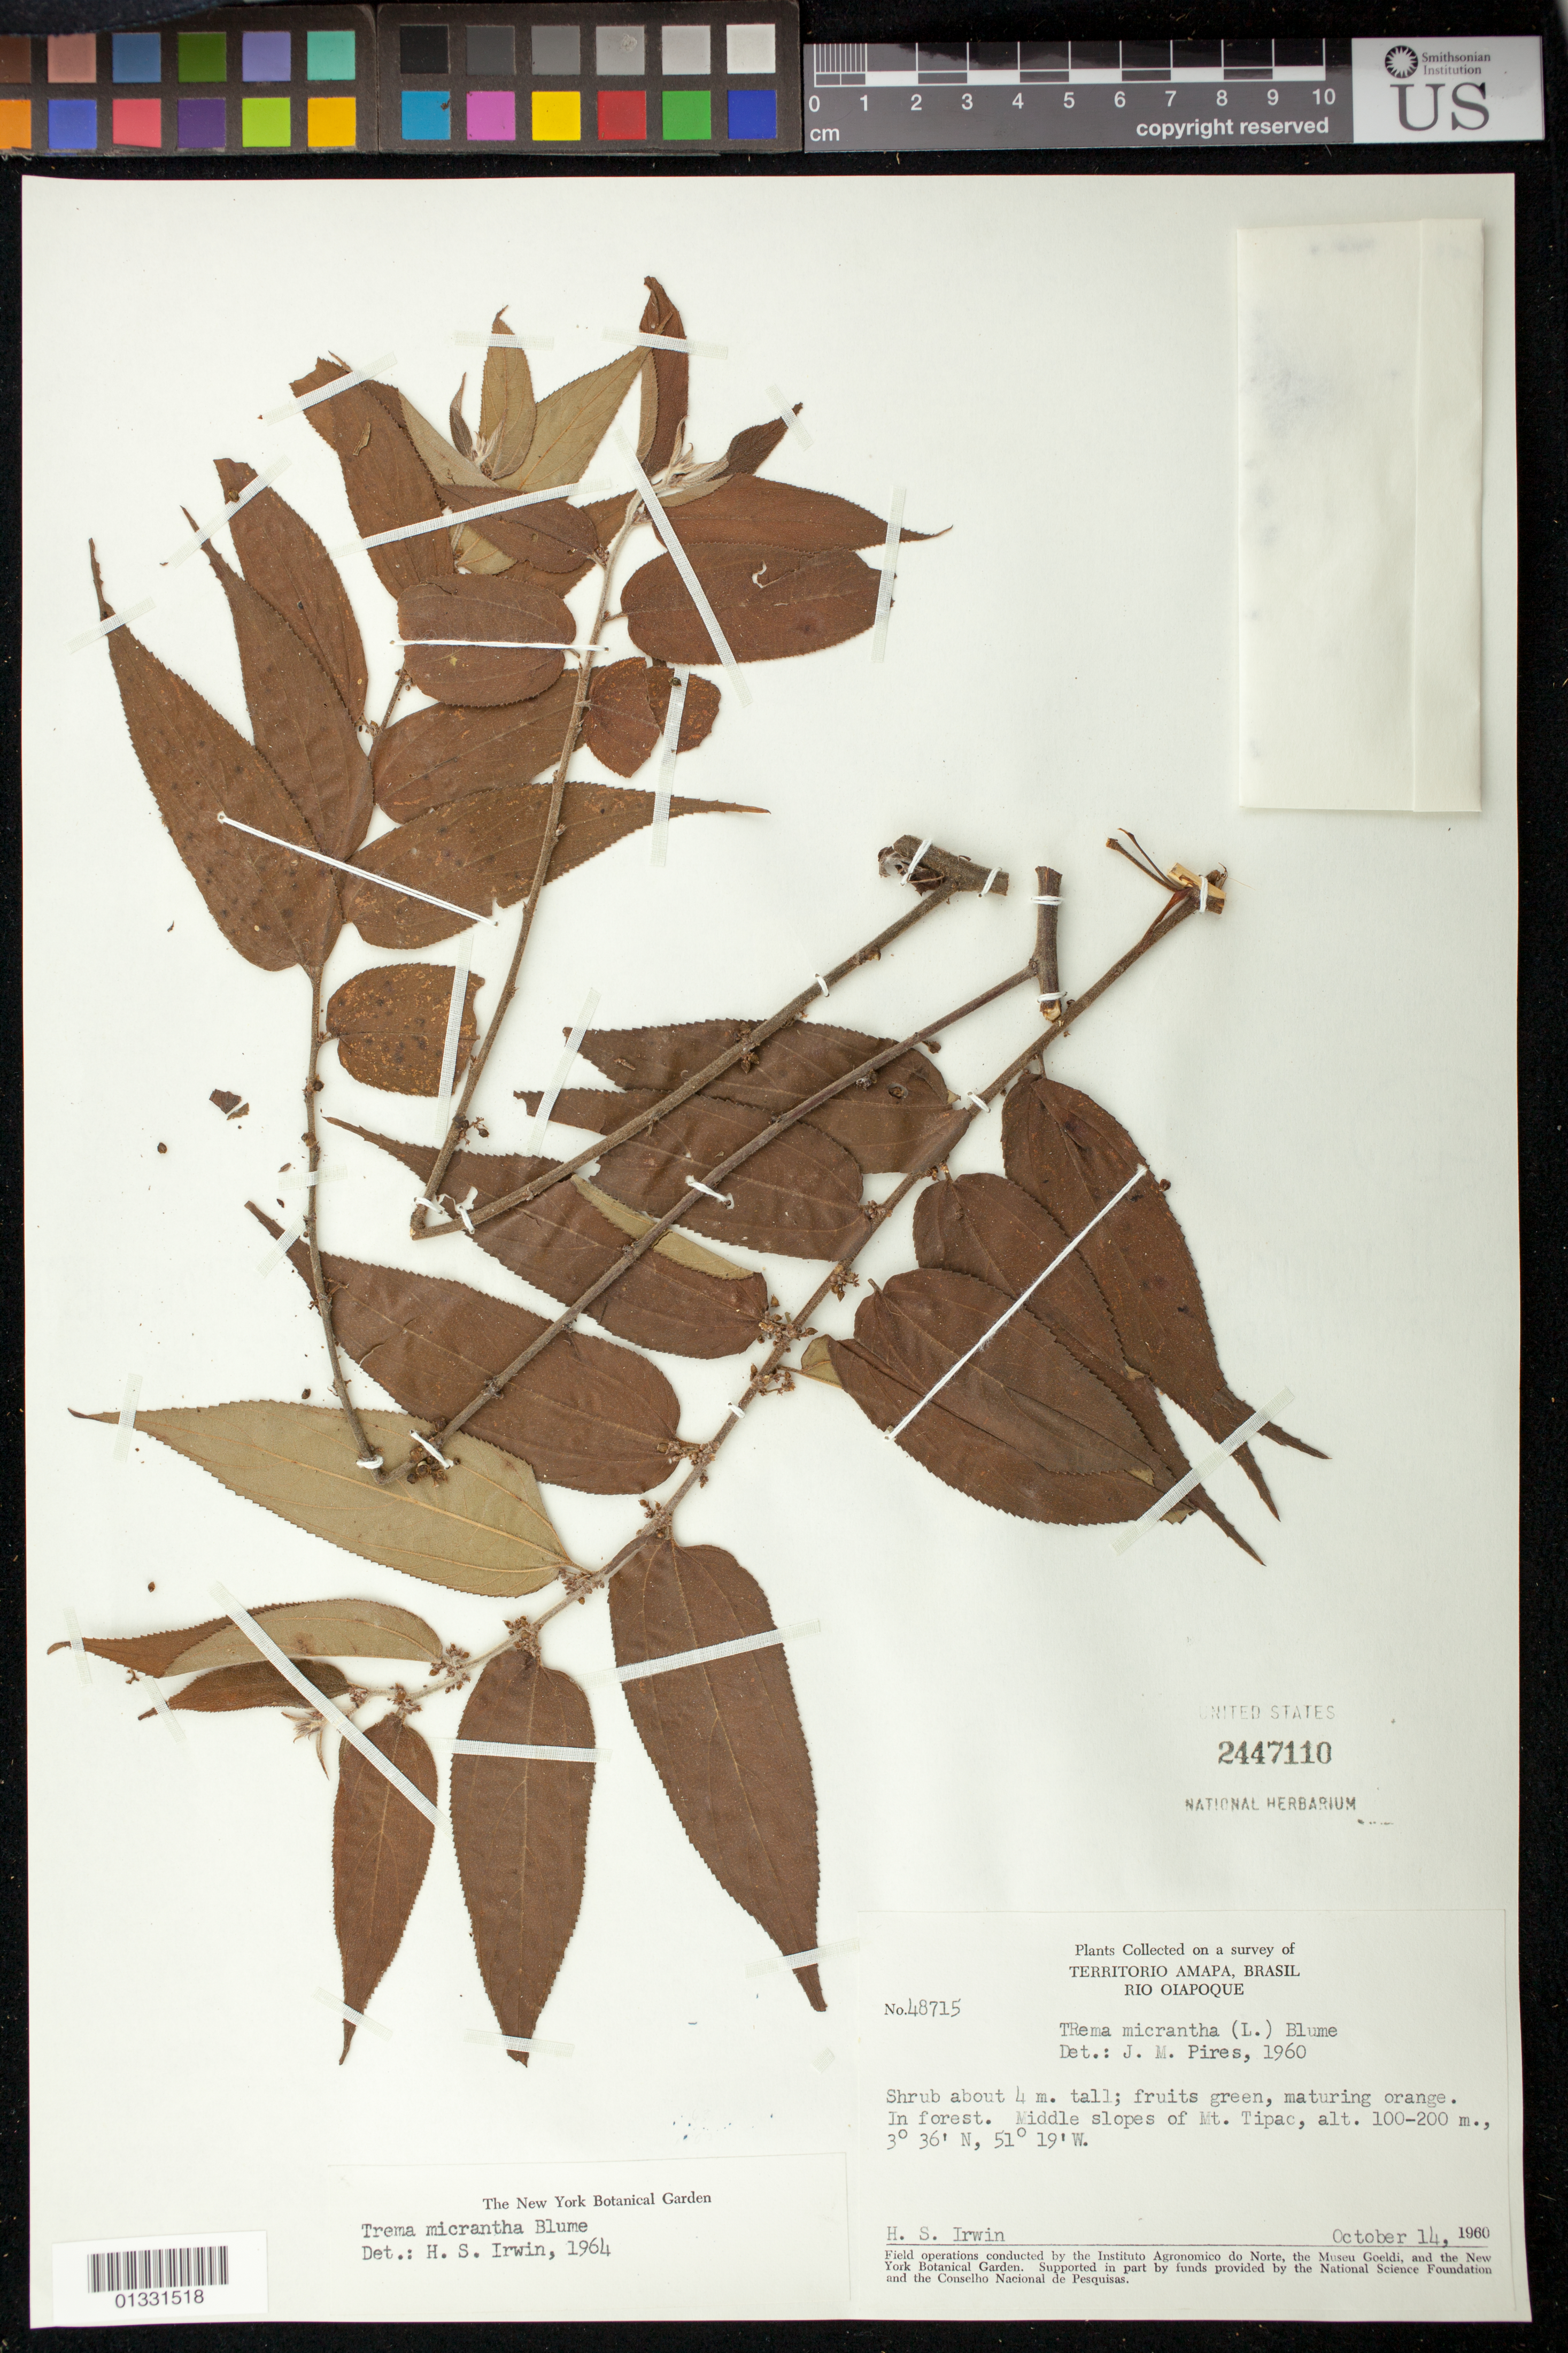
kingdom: Plantae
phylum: Tracheophyta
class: Magnoliopsida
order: Rosales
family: Cannabaceae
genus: Trema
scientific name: Trema micranthum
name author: (L.) Blume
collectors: H. Irwin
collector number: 48715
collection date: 1960-10-14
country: Brazil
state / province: Amapá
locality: Rio Oiapoque. Middle slopes of Mt. Tipac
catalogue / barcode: US 2447110